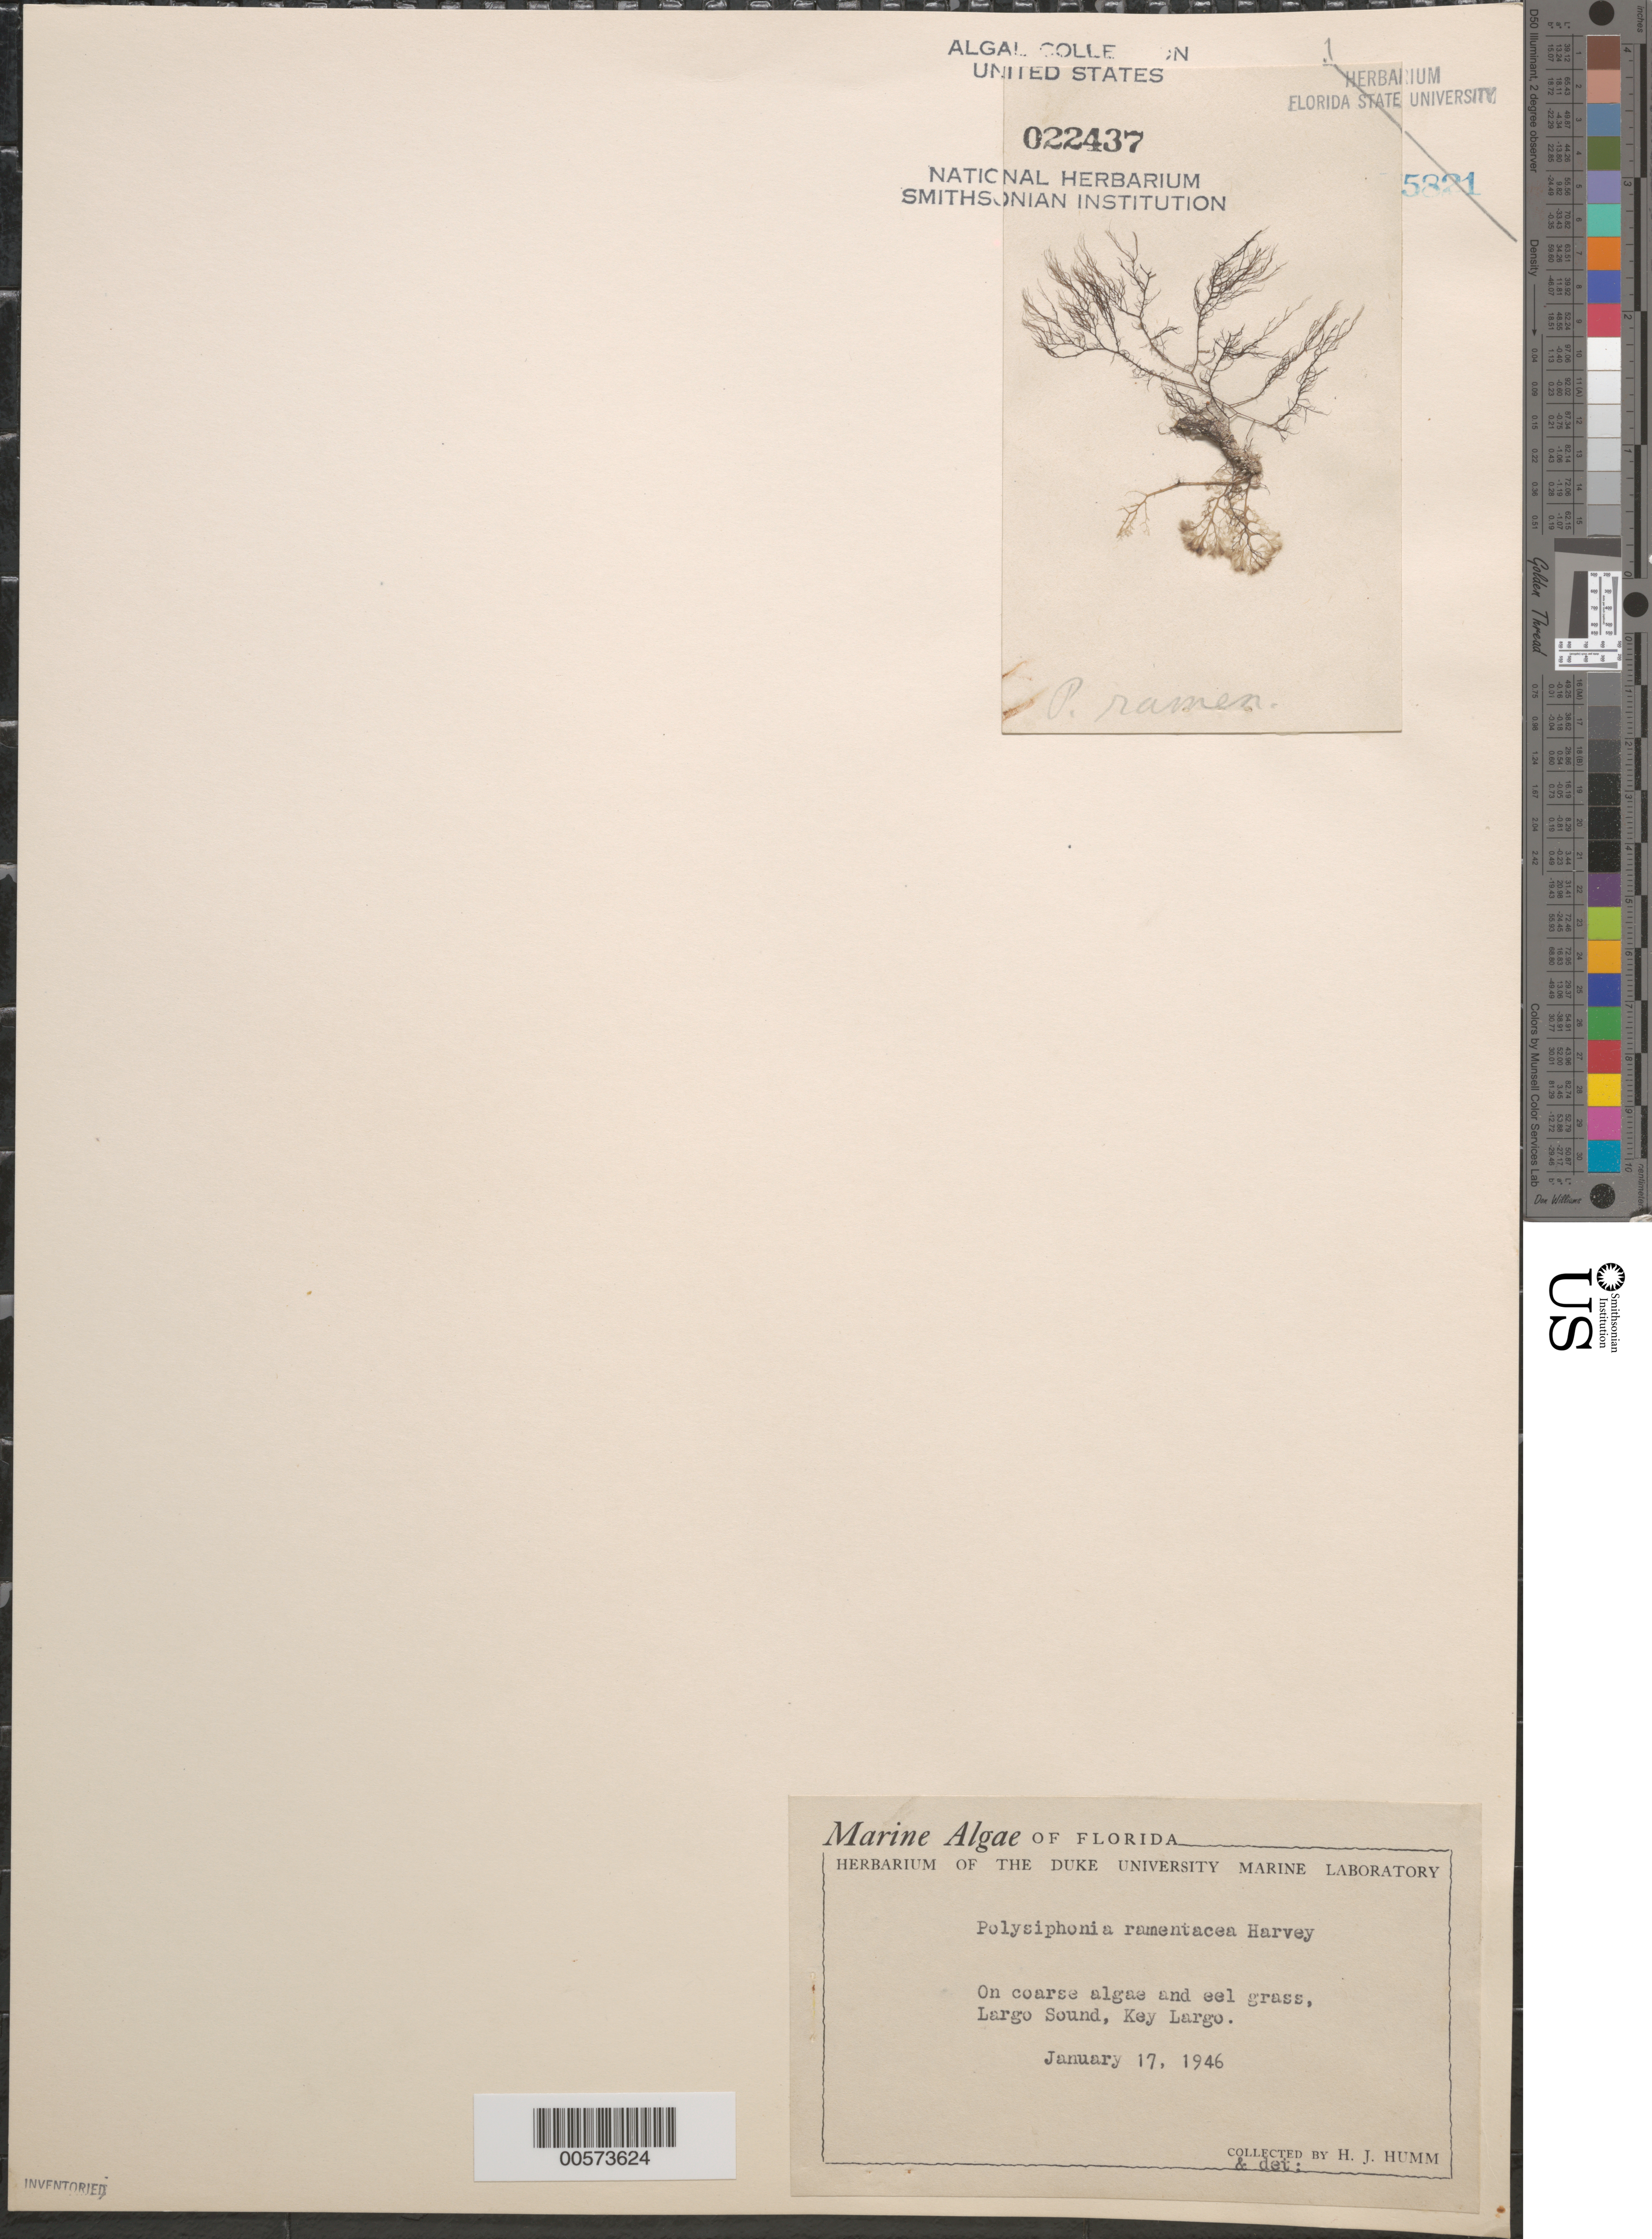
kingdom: Plantae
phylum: Rhodophyta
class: Florideophyceae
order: Ceramiales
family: Rhodomelaceae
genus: Polysiphonia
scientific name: Polysiphonia ramentacea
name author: Harv.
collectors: H. J. Humm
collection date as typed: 17 Jan 1946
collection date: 1946-01-17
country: United States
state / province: Florida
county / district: Monroe County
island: Key Largo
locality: Largo Sound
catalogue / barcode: US 22437